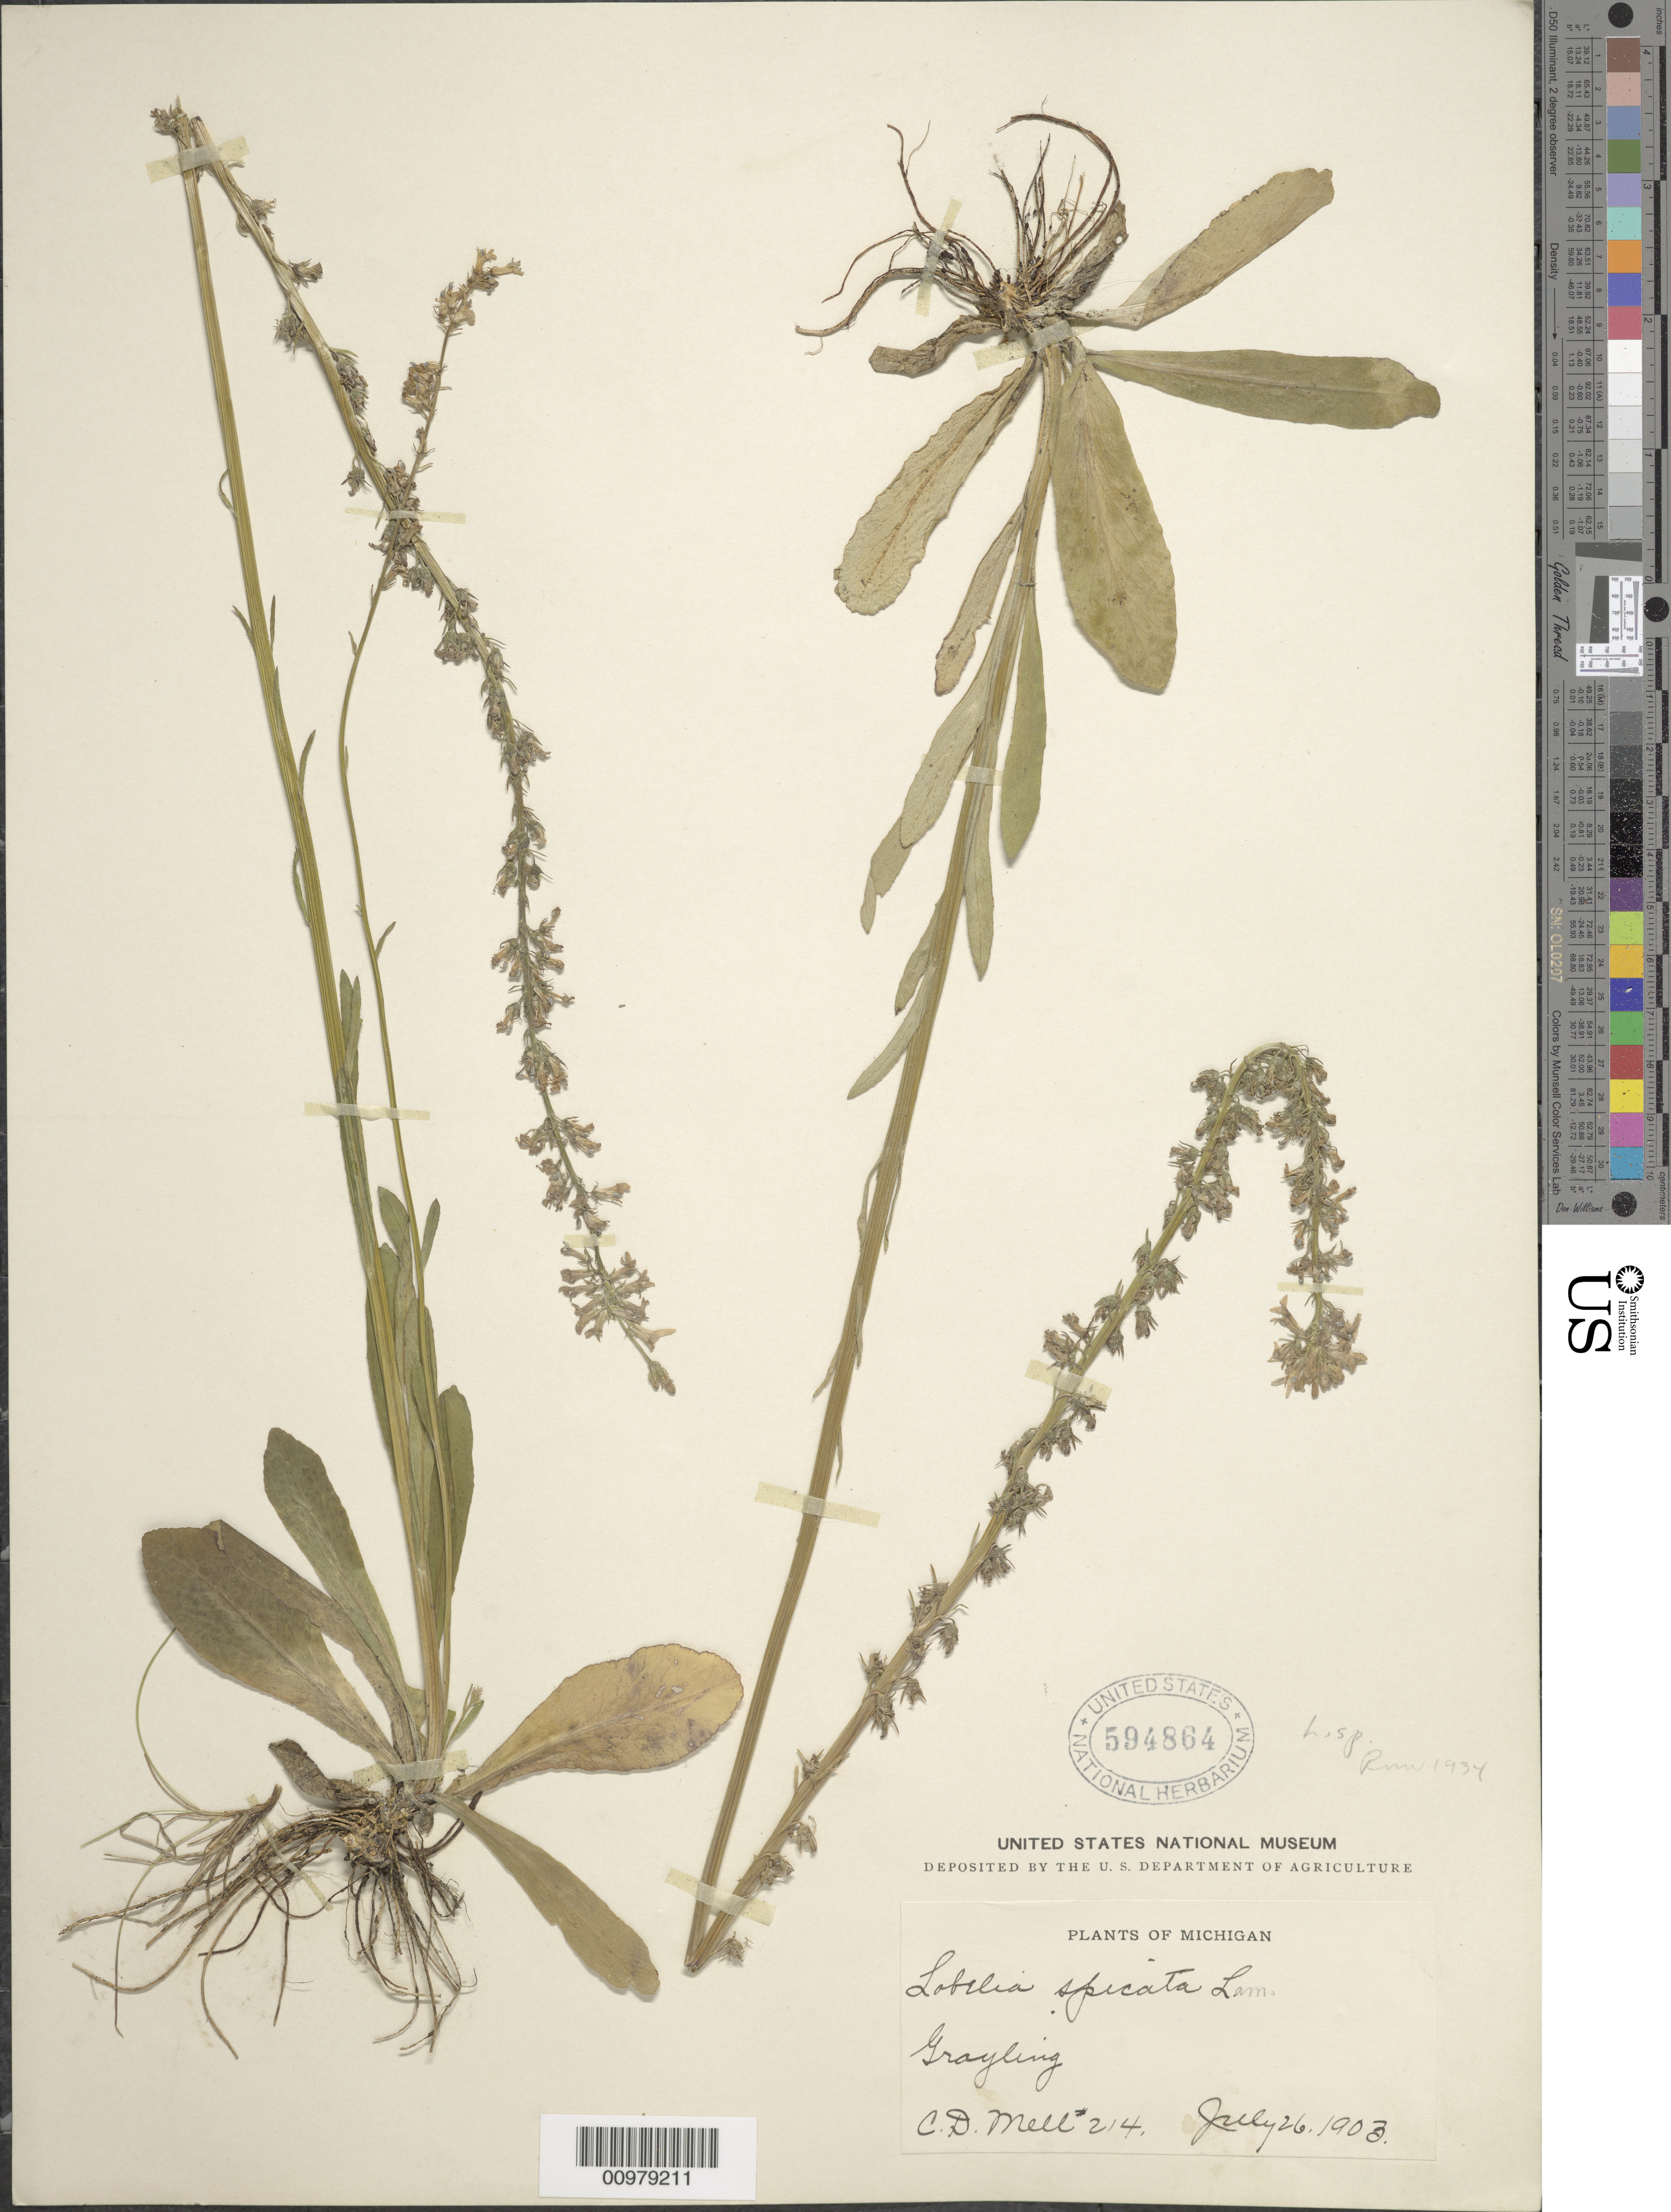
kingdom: Plantae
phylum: Tracheophyta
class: Magnoliopsida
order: Asterales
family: Campanulaceae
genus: Lobelia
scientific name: Lobelia spicata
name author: Lam.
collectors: C. D. Mell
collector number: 214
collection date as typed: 25 Jul 1903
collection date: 1903-07-25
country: United States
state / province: Michigan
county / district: Crawford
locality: Grayling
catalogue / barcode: US 594864